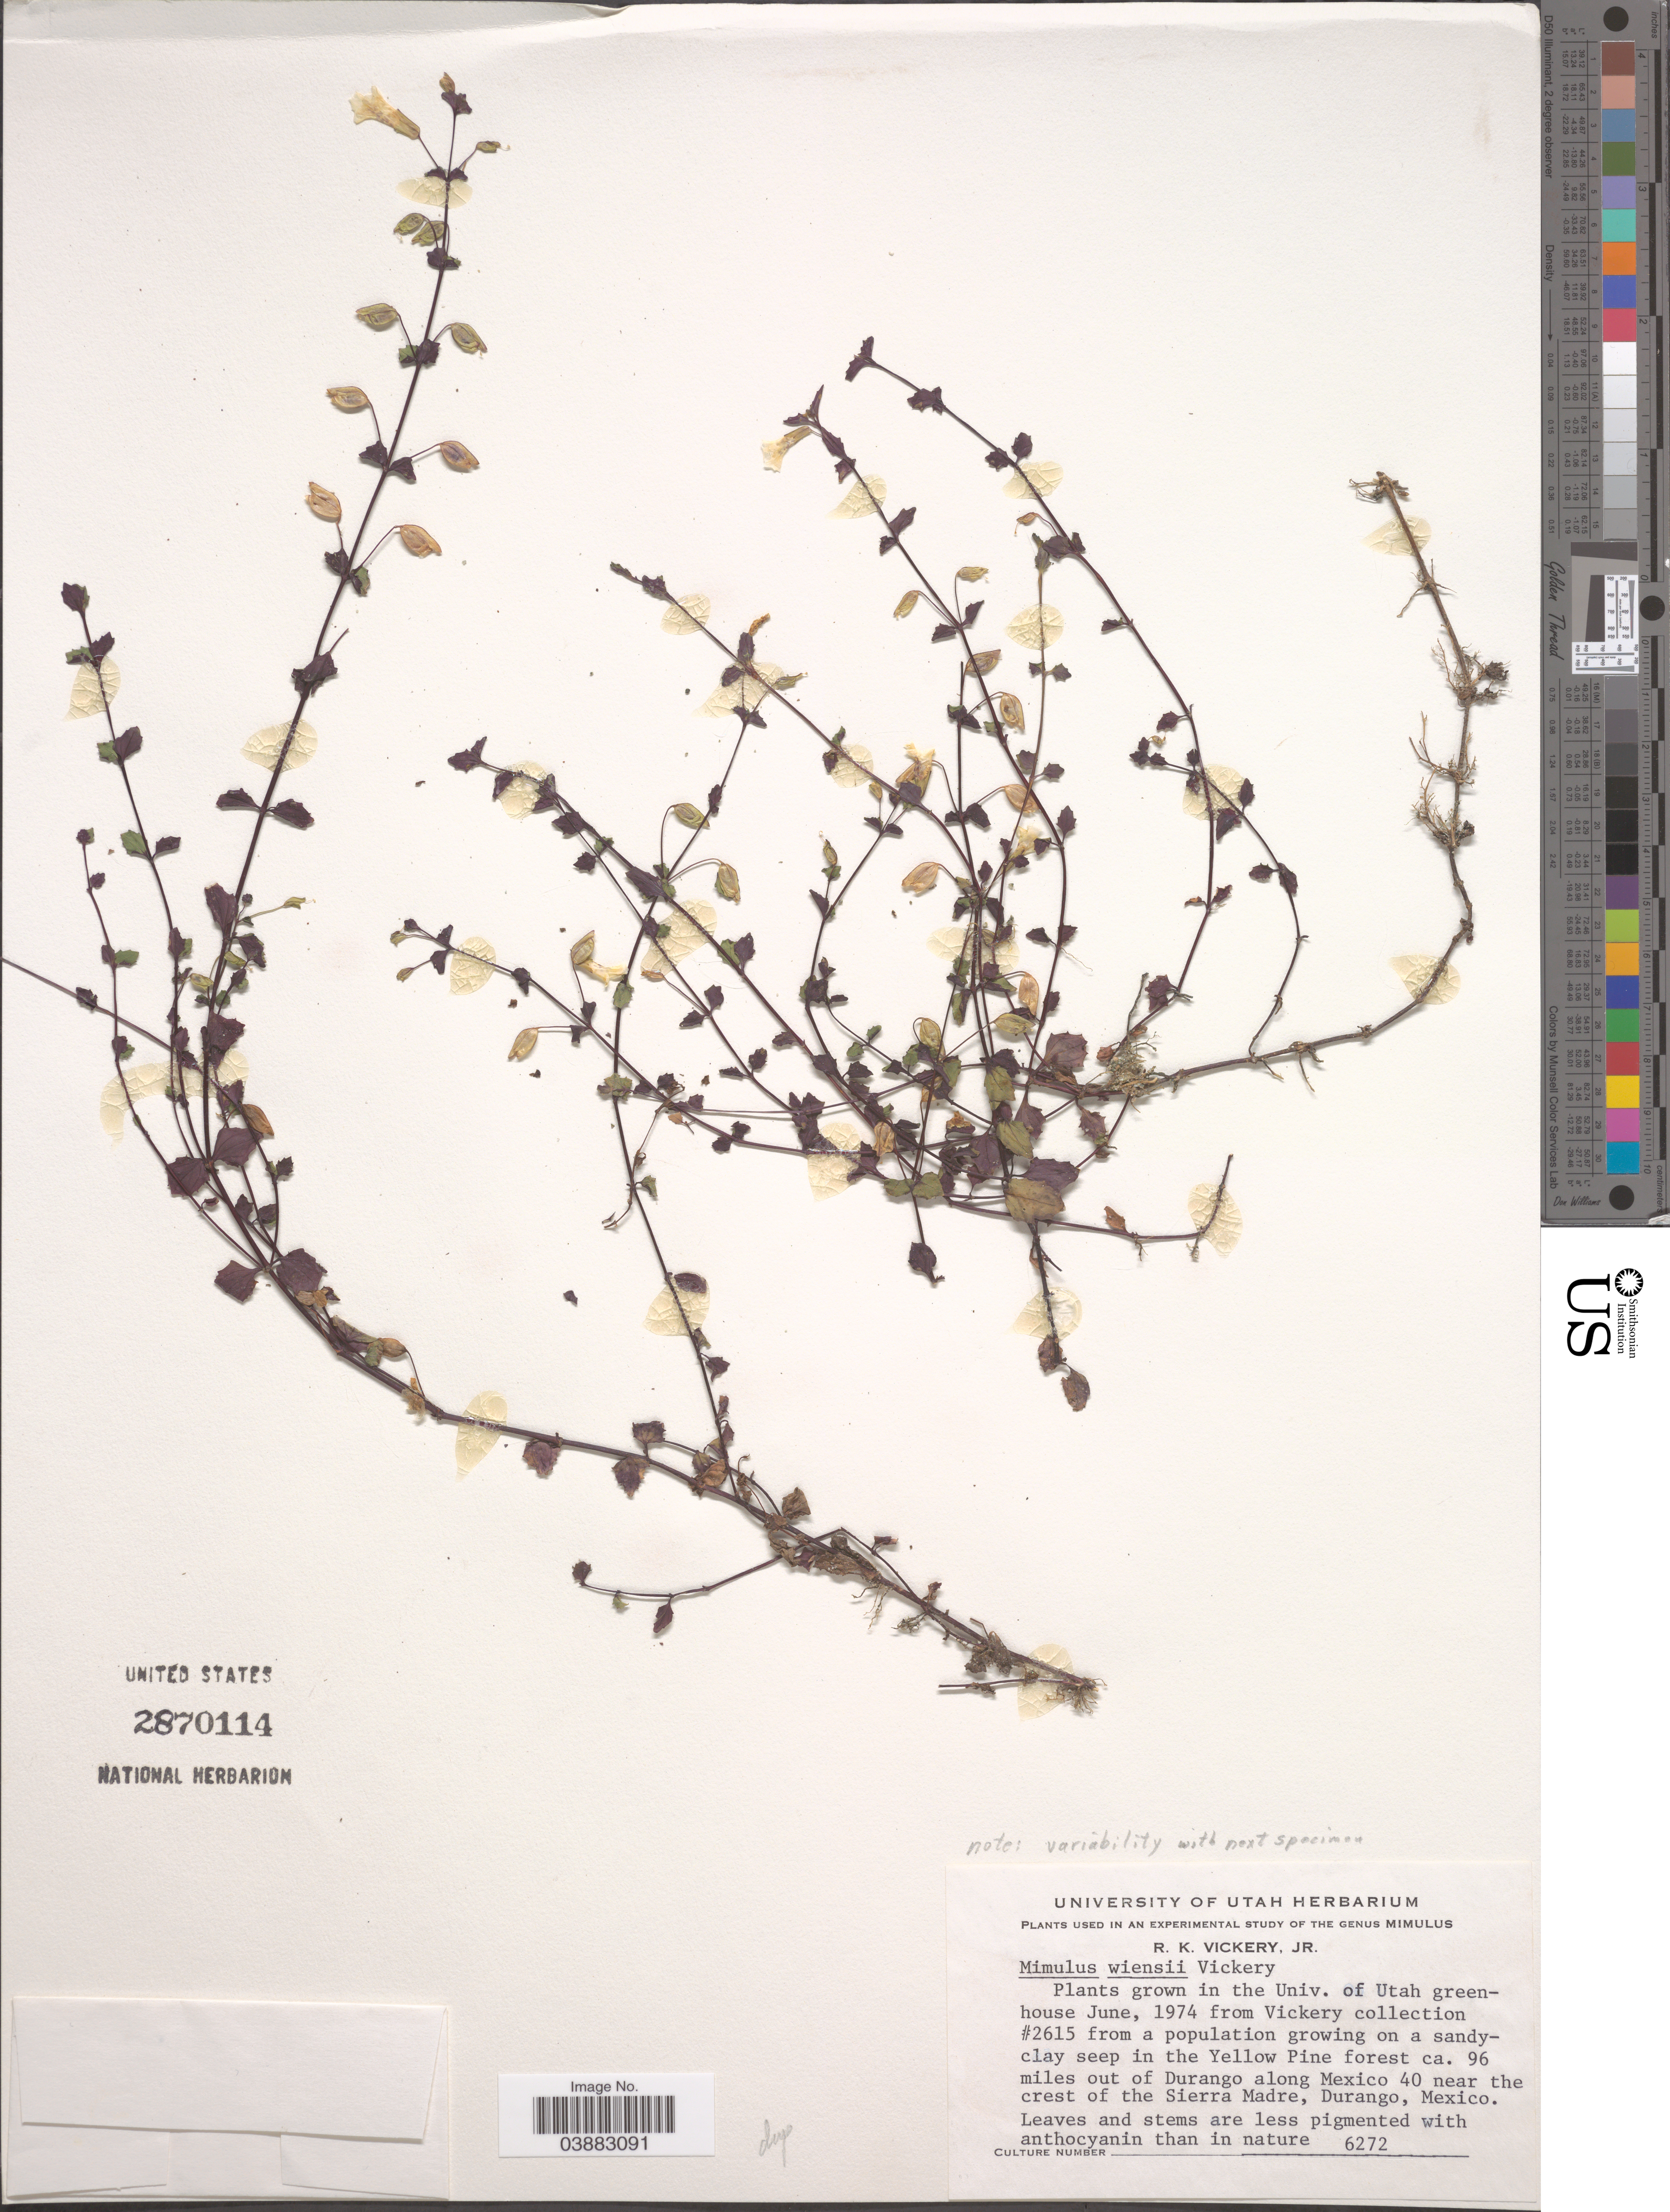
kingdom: Plantae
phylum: Tracheophyta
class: Magnoliopsida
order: Lamiales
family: Phrymaceae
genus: Mimulus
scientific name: Mimulus wiensii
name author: R.K. Vickery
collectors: R. Vickery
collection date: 1974-06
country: United States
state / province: Utah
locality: In the Univ. of Utah greenhouse.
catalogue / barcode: US 2870114